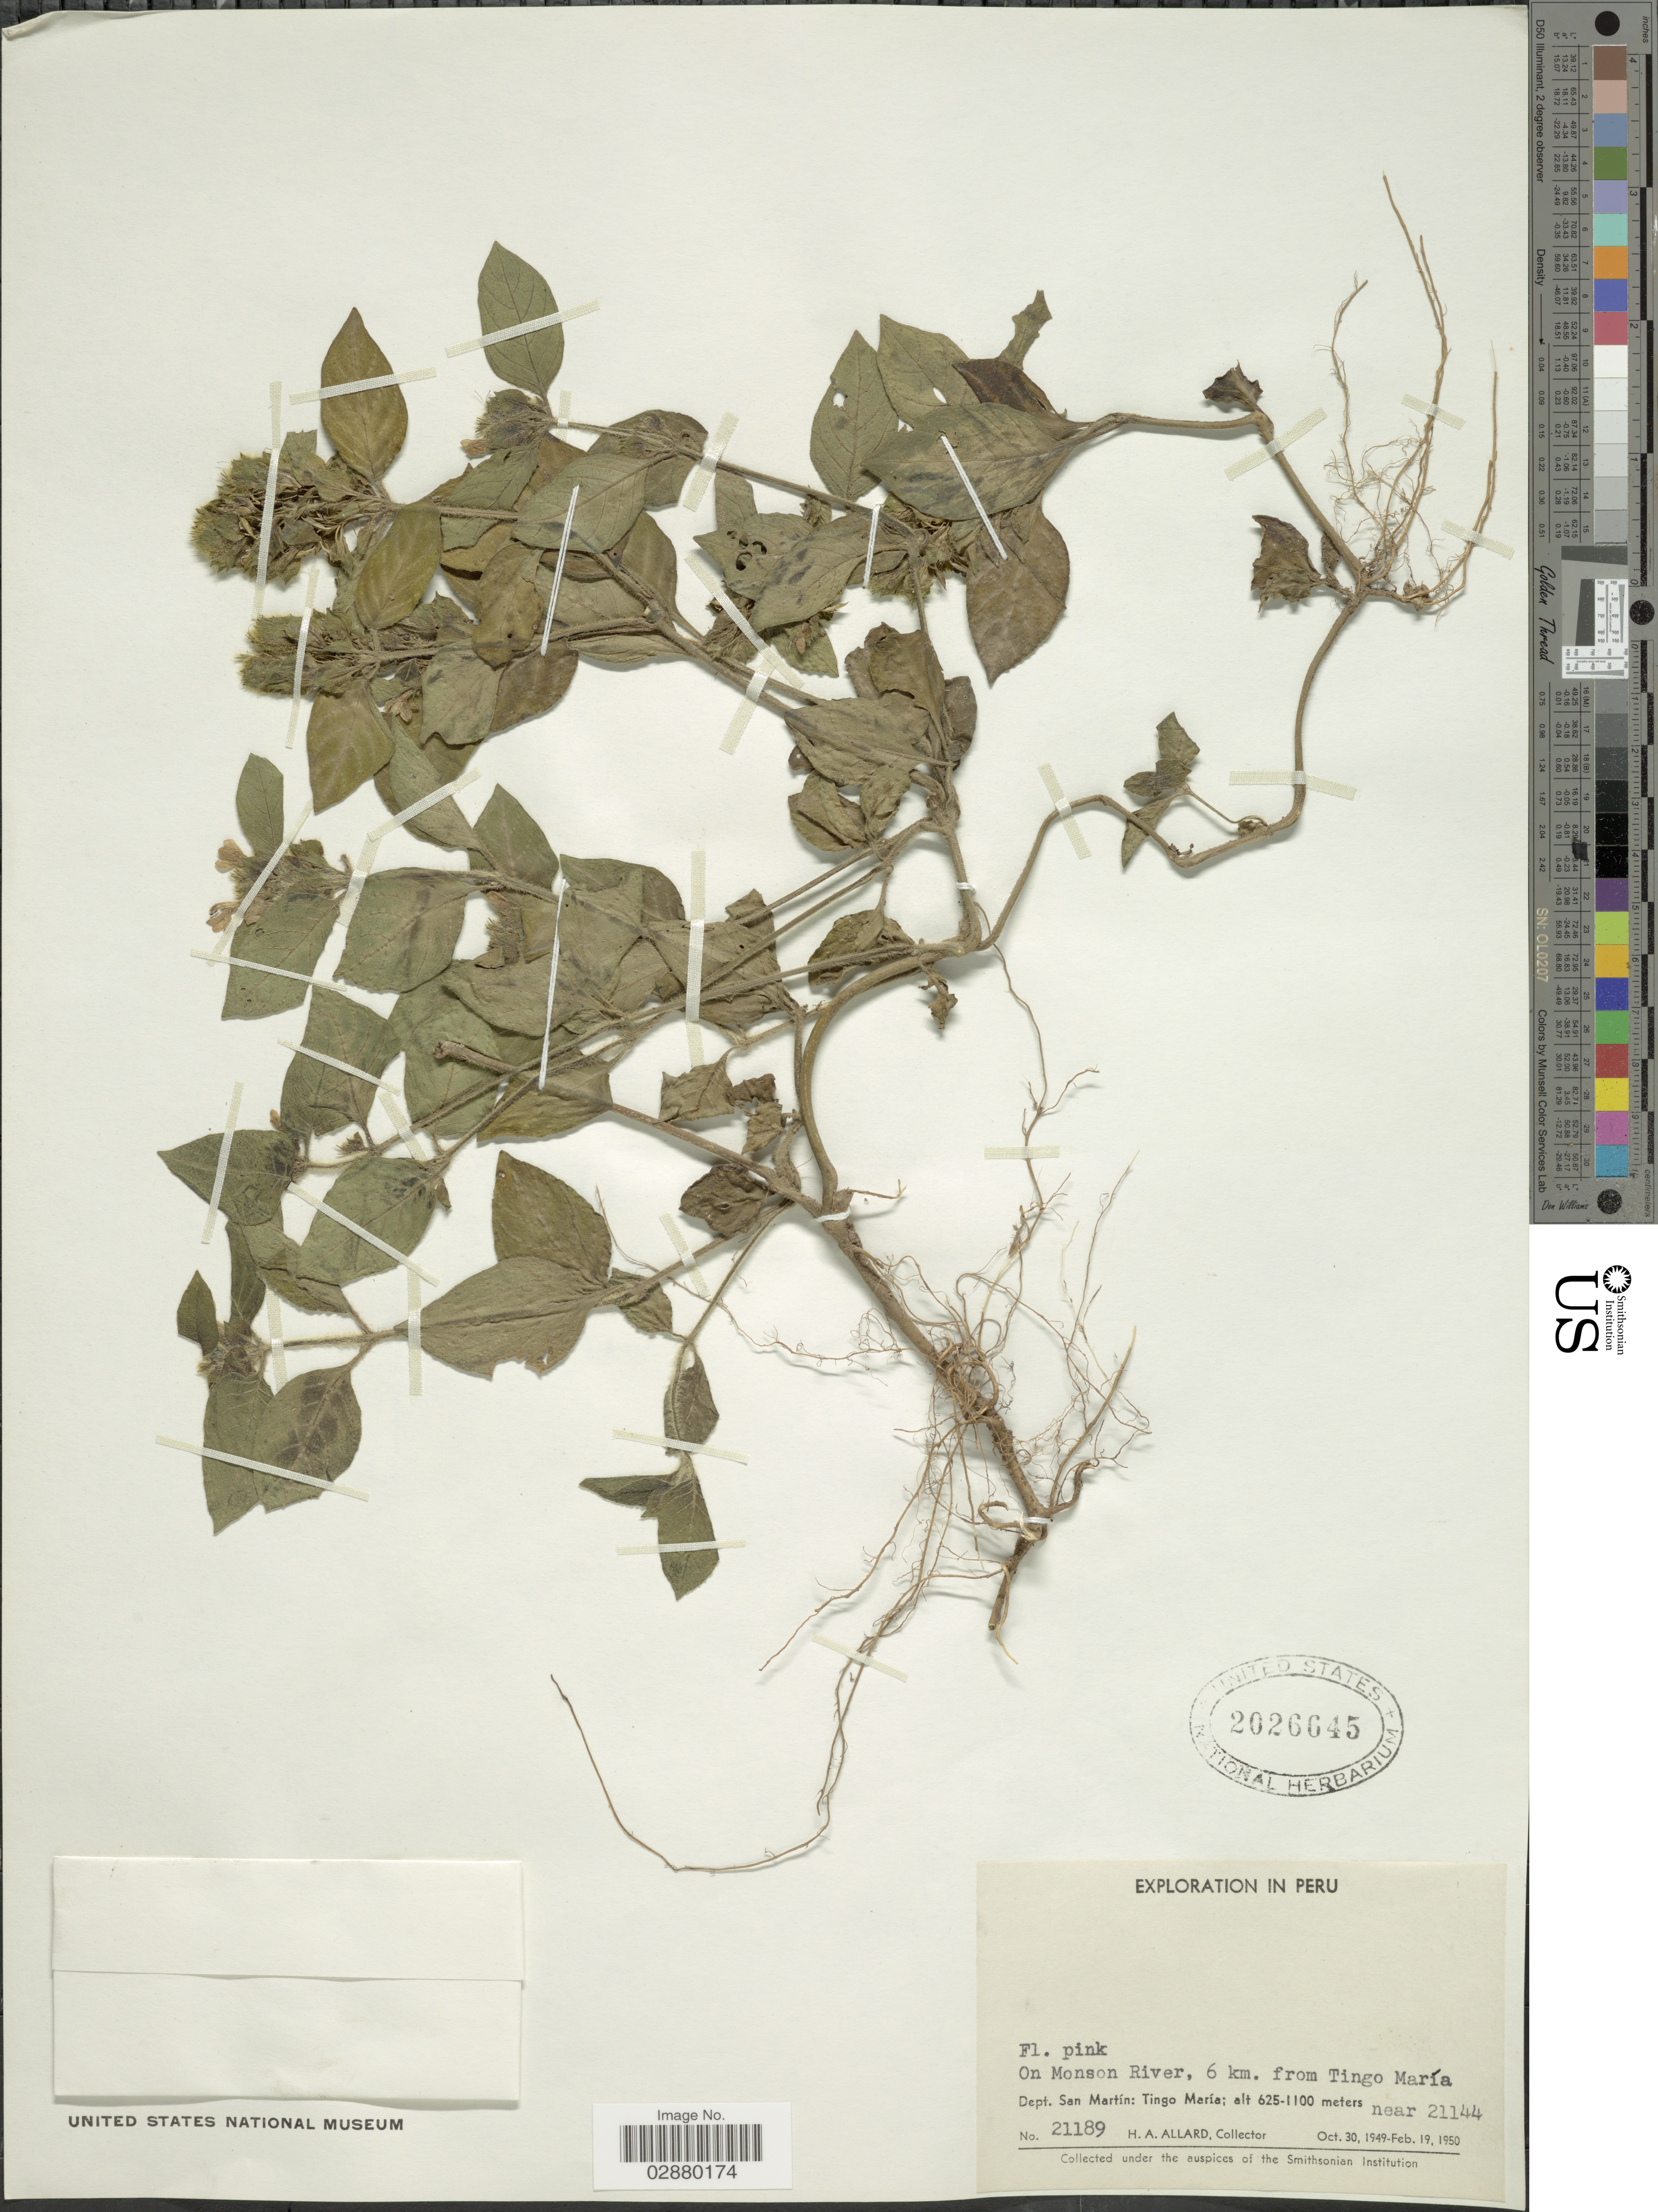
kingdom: Plantae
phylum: Tracheophyta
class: Magnoliopsida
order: Lamiales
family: Acanthaceae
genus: Justicia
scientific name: Justicia pilosa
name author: (Ruiz ex Nees) Lindau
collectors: H. A. Allard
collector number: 21189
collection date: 1949-10-30/1950-02-19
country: Peru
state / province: San Martín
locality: On Monson River, 6 km. from Tingo María, Dept. San Martín: Tingo María. near 21144.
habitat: on river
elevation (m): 625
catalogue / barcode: US 2026645